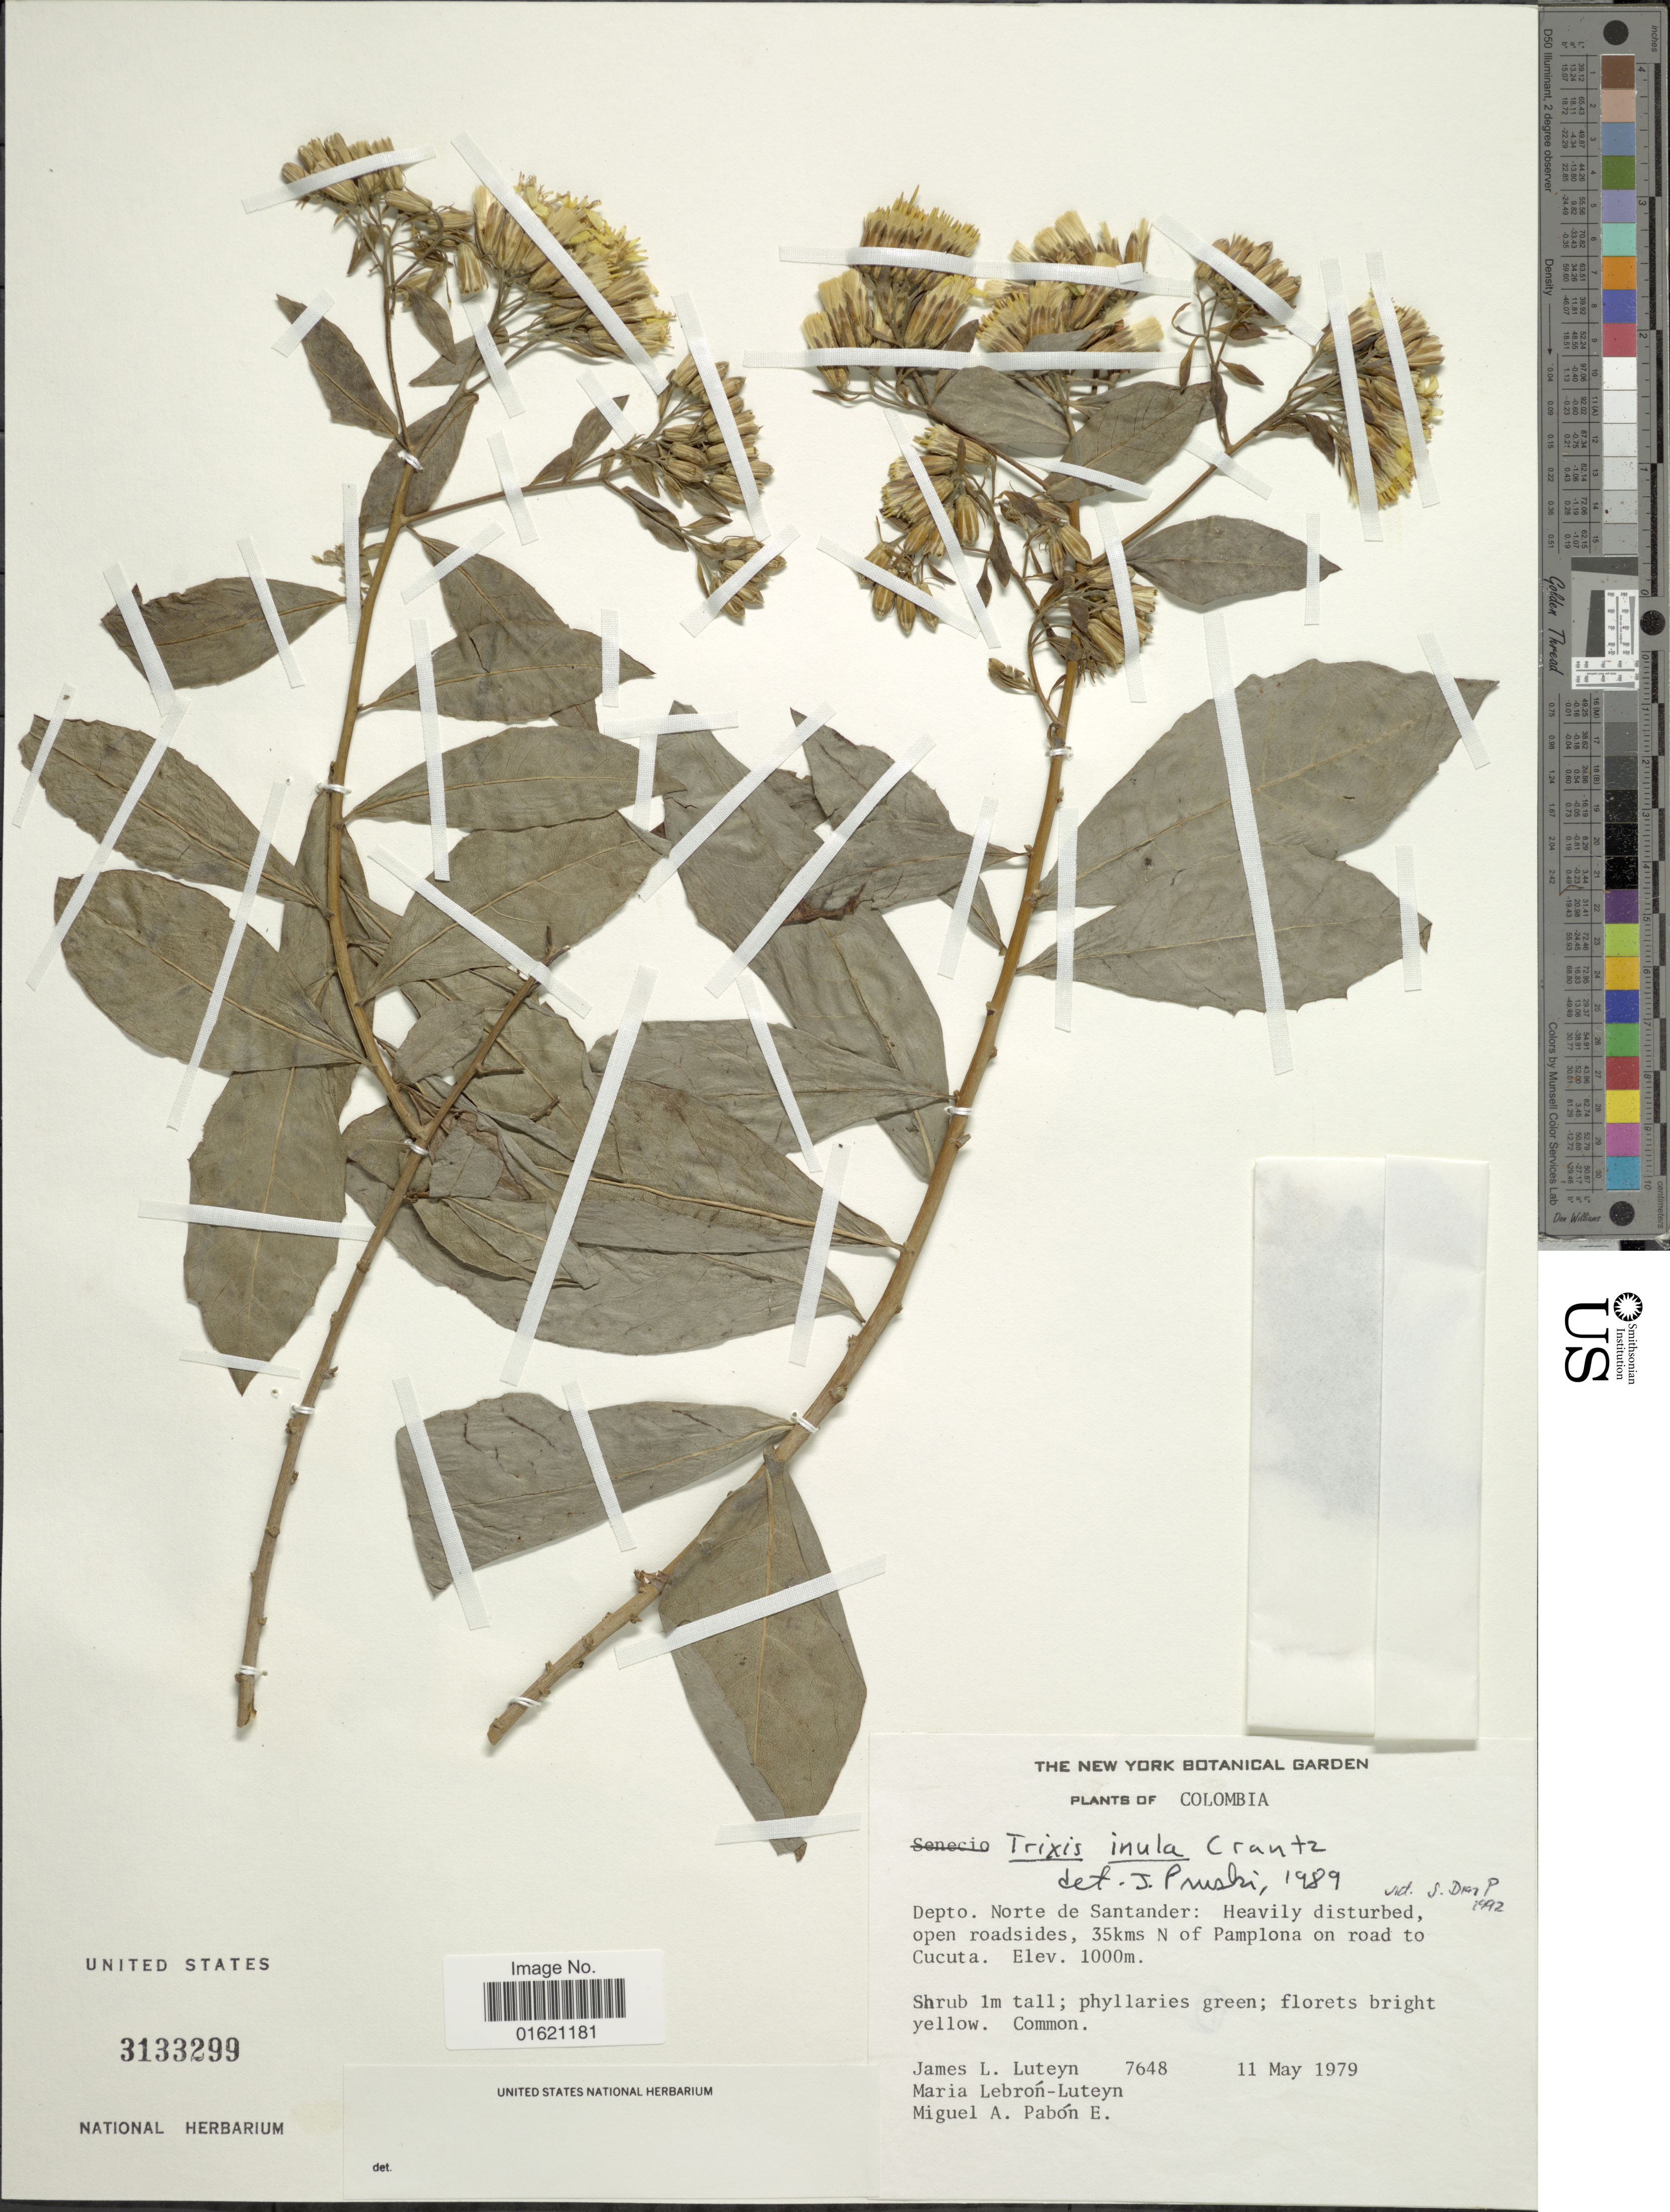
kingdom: Plantae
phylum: Tracheophyta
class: Magnoliopsida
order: Asterales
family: Asteraceae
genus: Trixis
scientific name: Trixis inula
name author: Crantz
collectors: J. L. Luteyn, M. L. Lebrón-Luteyn & M. Pabon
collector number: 7648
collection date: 1979-05-11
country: Colombia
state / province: Norte de Santander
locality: Heavily disturbed, open, roadsides, 35 kms N of Pamplona on road to Cucuta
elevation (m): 1000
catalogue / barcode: US 3133299